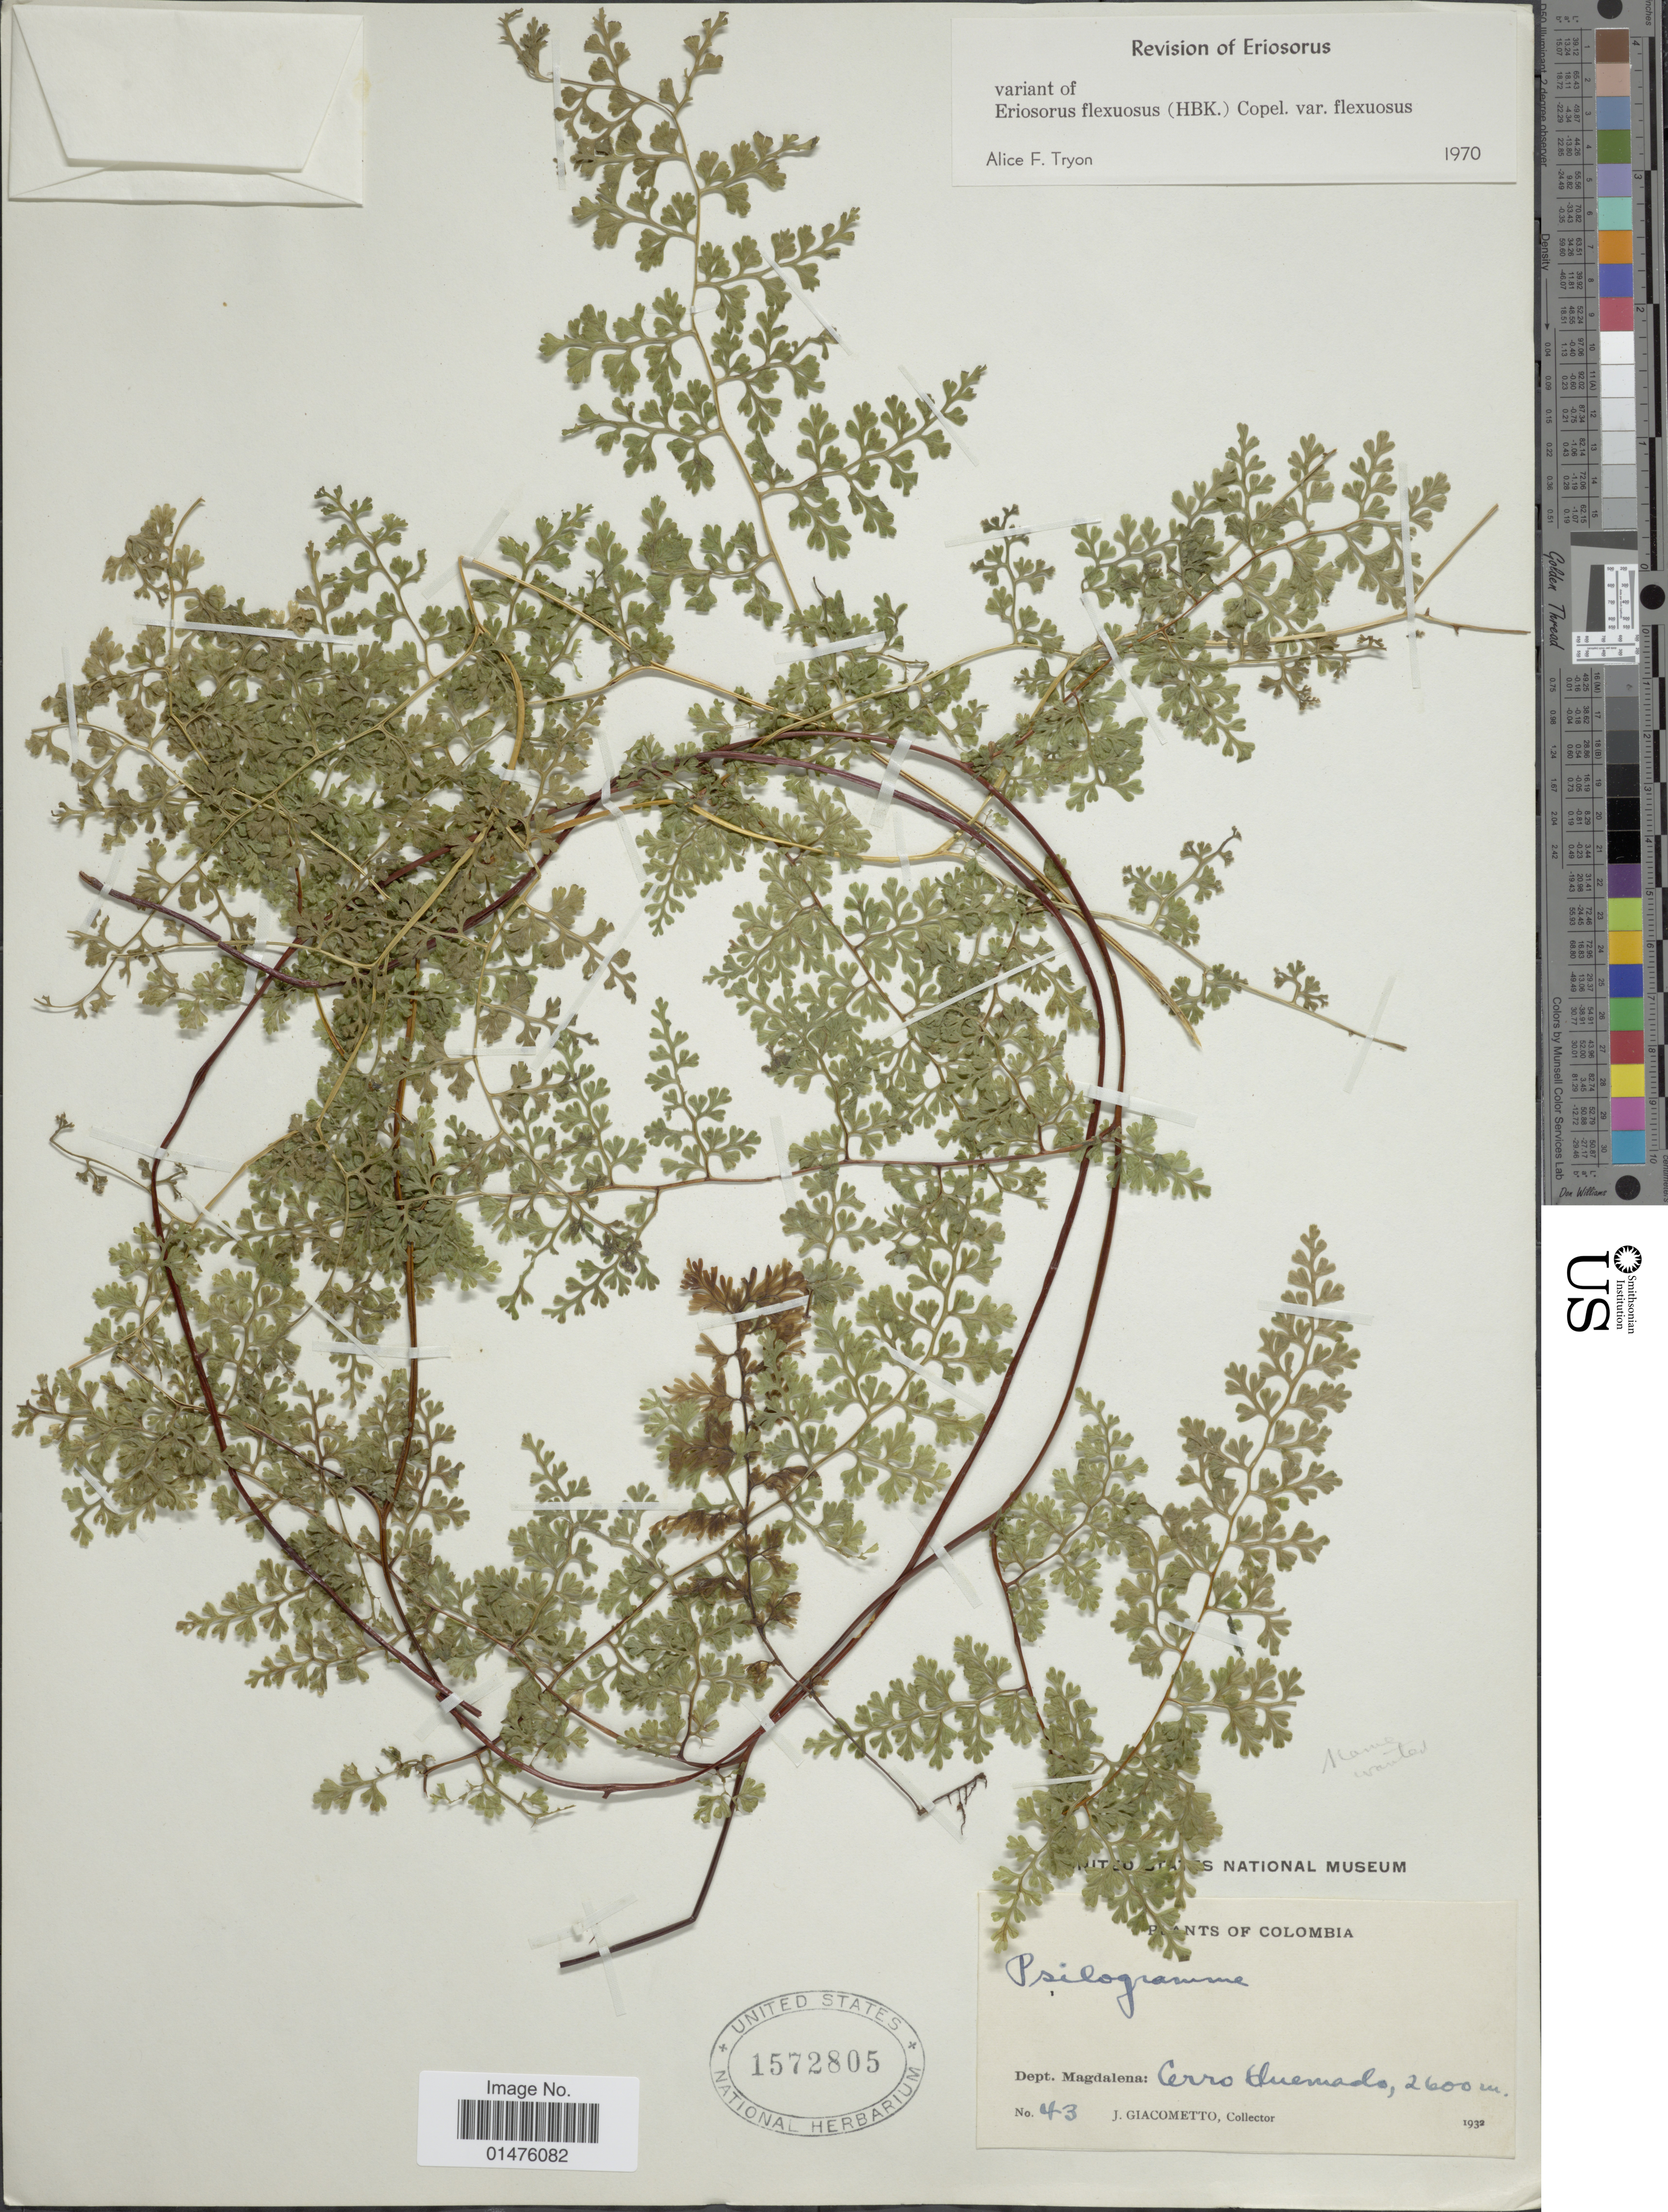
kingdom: Plantae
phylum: Tracheophyta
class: Polypodiopsida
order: Polypodiales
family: Pteridaceae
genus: Jamesonia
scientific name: Jamesonia flexuosa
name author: (Humb. & Bonpl.) Christenh.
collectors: J. Giacometto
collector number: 43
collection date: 1932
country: Colombia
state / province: Magdalena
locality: Dept. magdalena: Cerro Huemado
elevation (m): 2600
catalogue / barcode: US 1572805